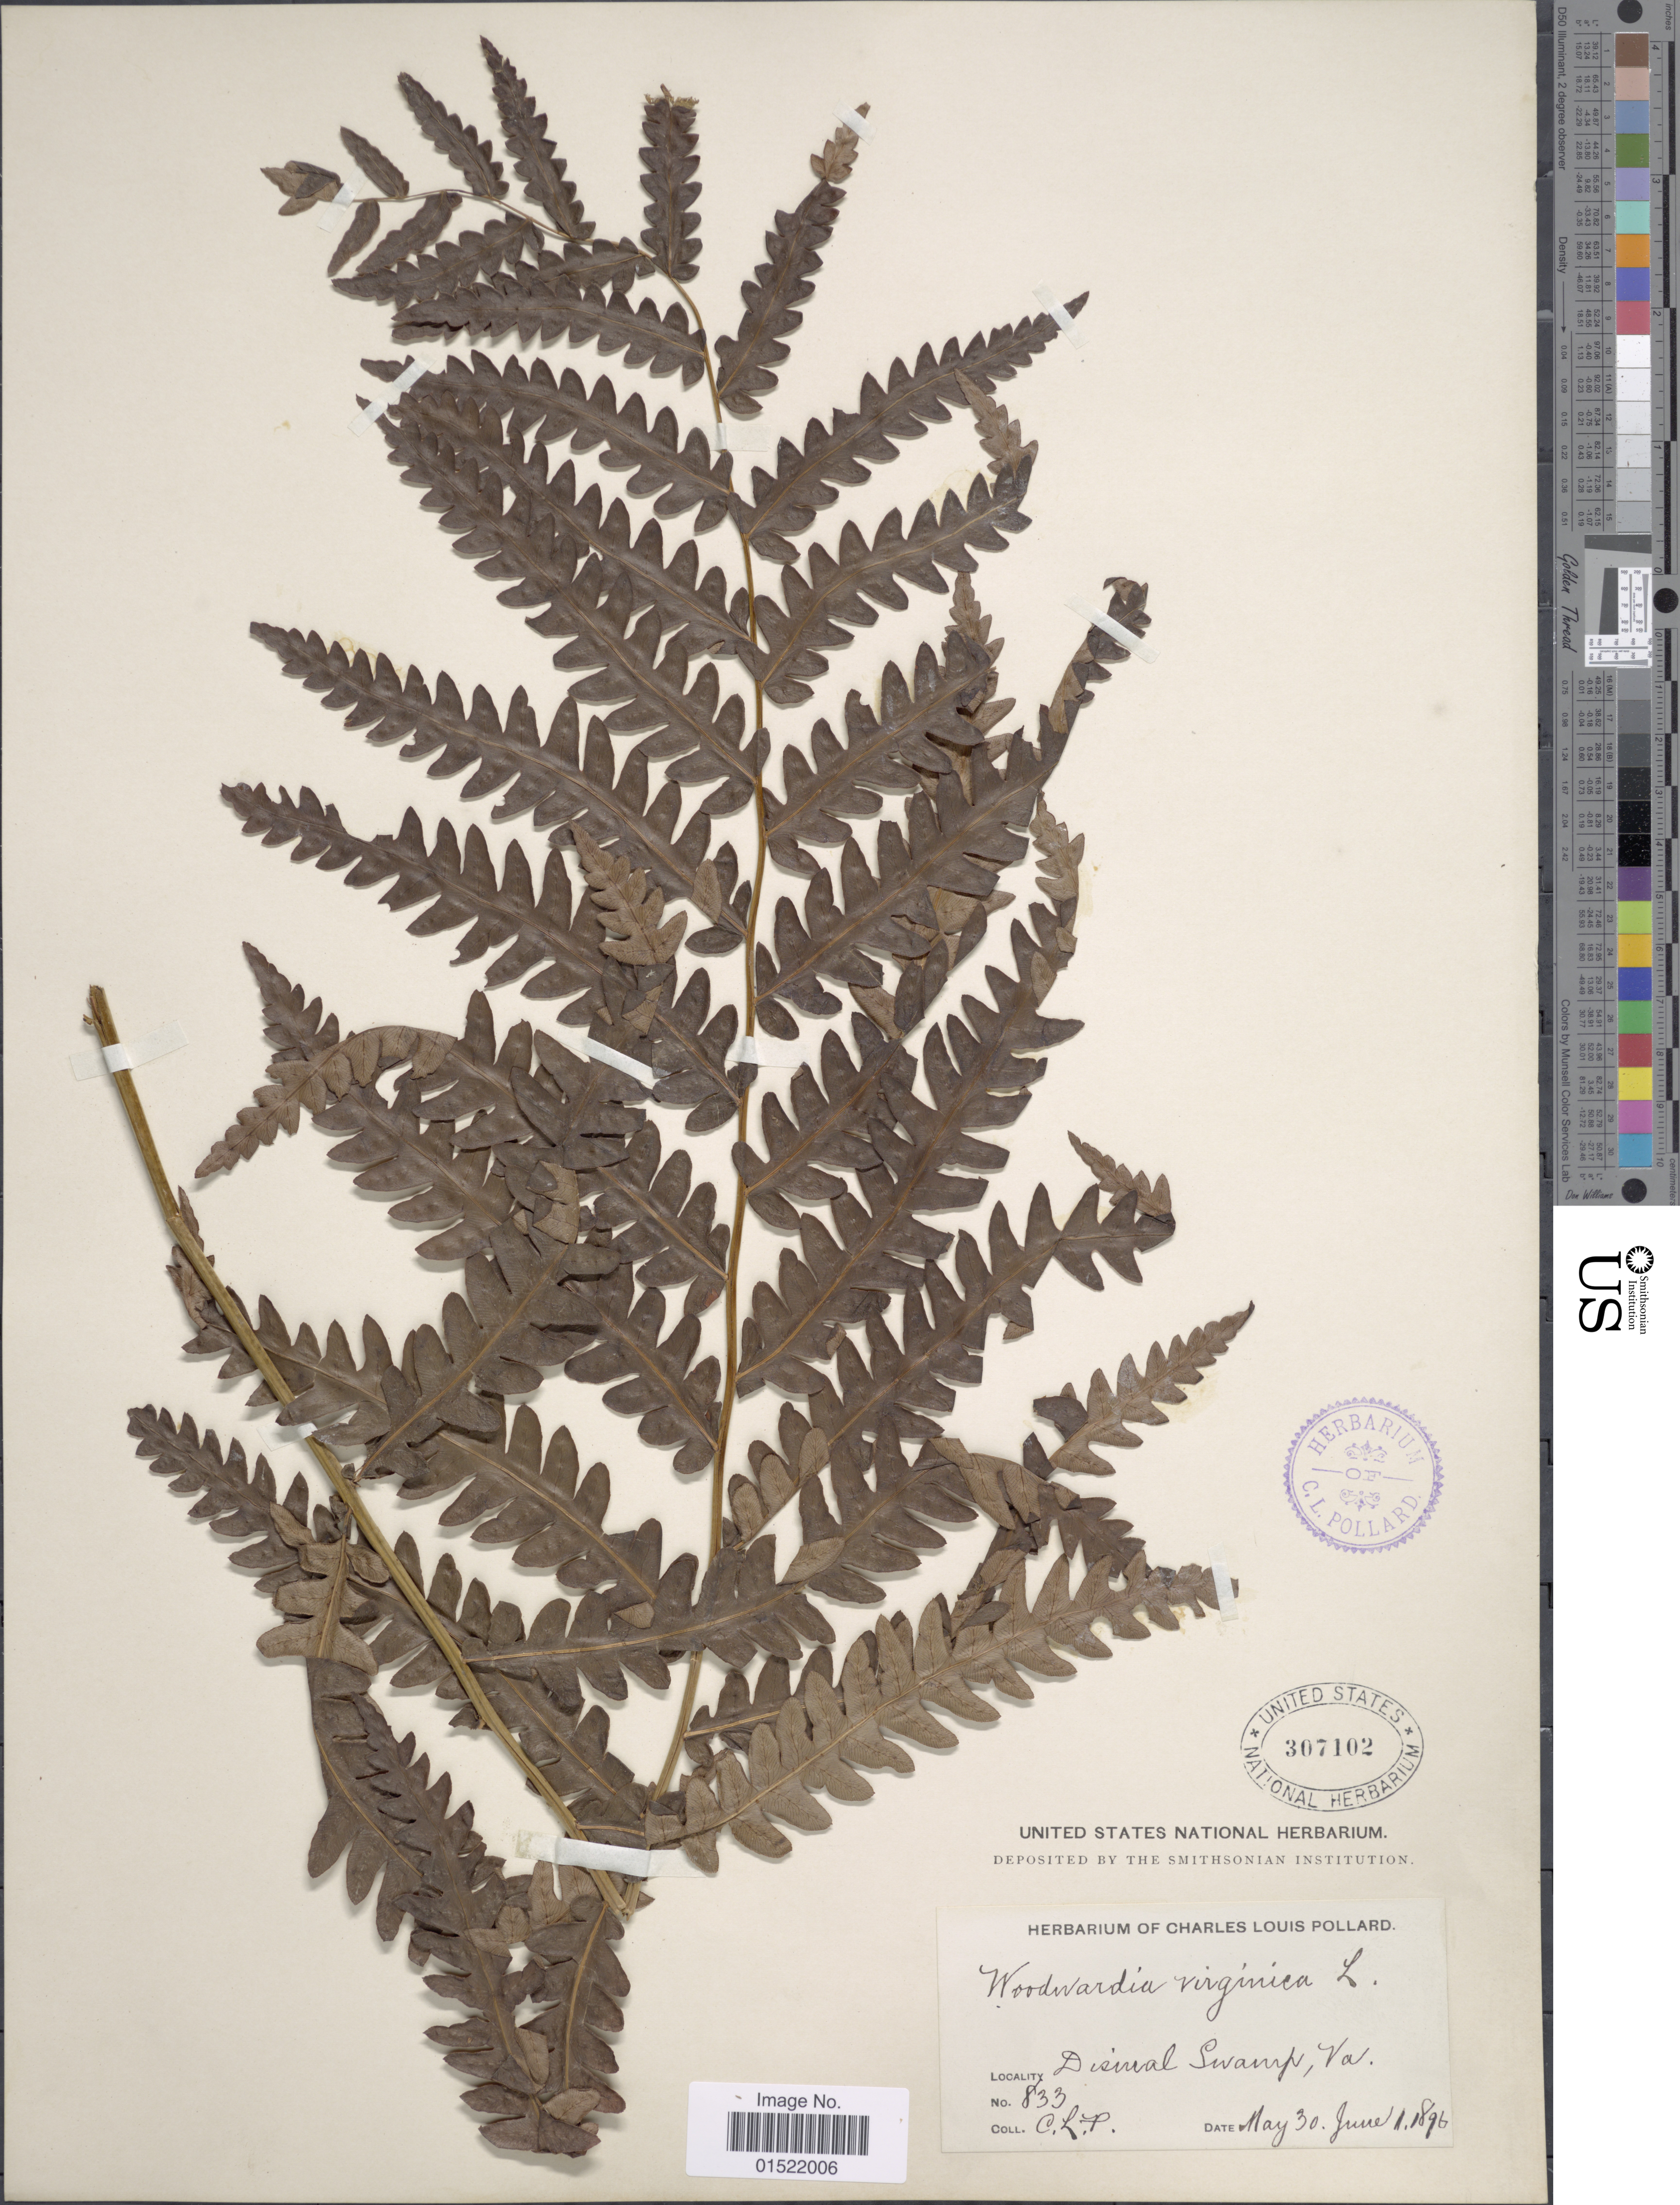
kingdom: Plantae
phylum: Tracheophyta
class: Polypodiopsida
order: Polypodiales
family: Blechnaceae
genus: Woodwardia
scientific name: Woodwardia virginica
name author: (L.) R.M. Sm.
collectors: C. L. Pollard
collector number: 833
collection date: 1896-05-30/1896-06-01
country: United States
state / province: Virginia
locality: Dismal Swamp, Va.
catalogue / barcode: US 307102